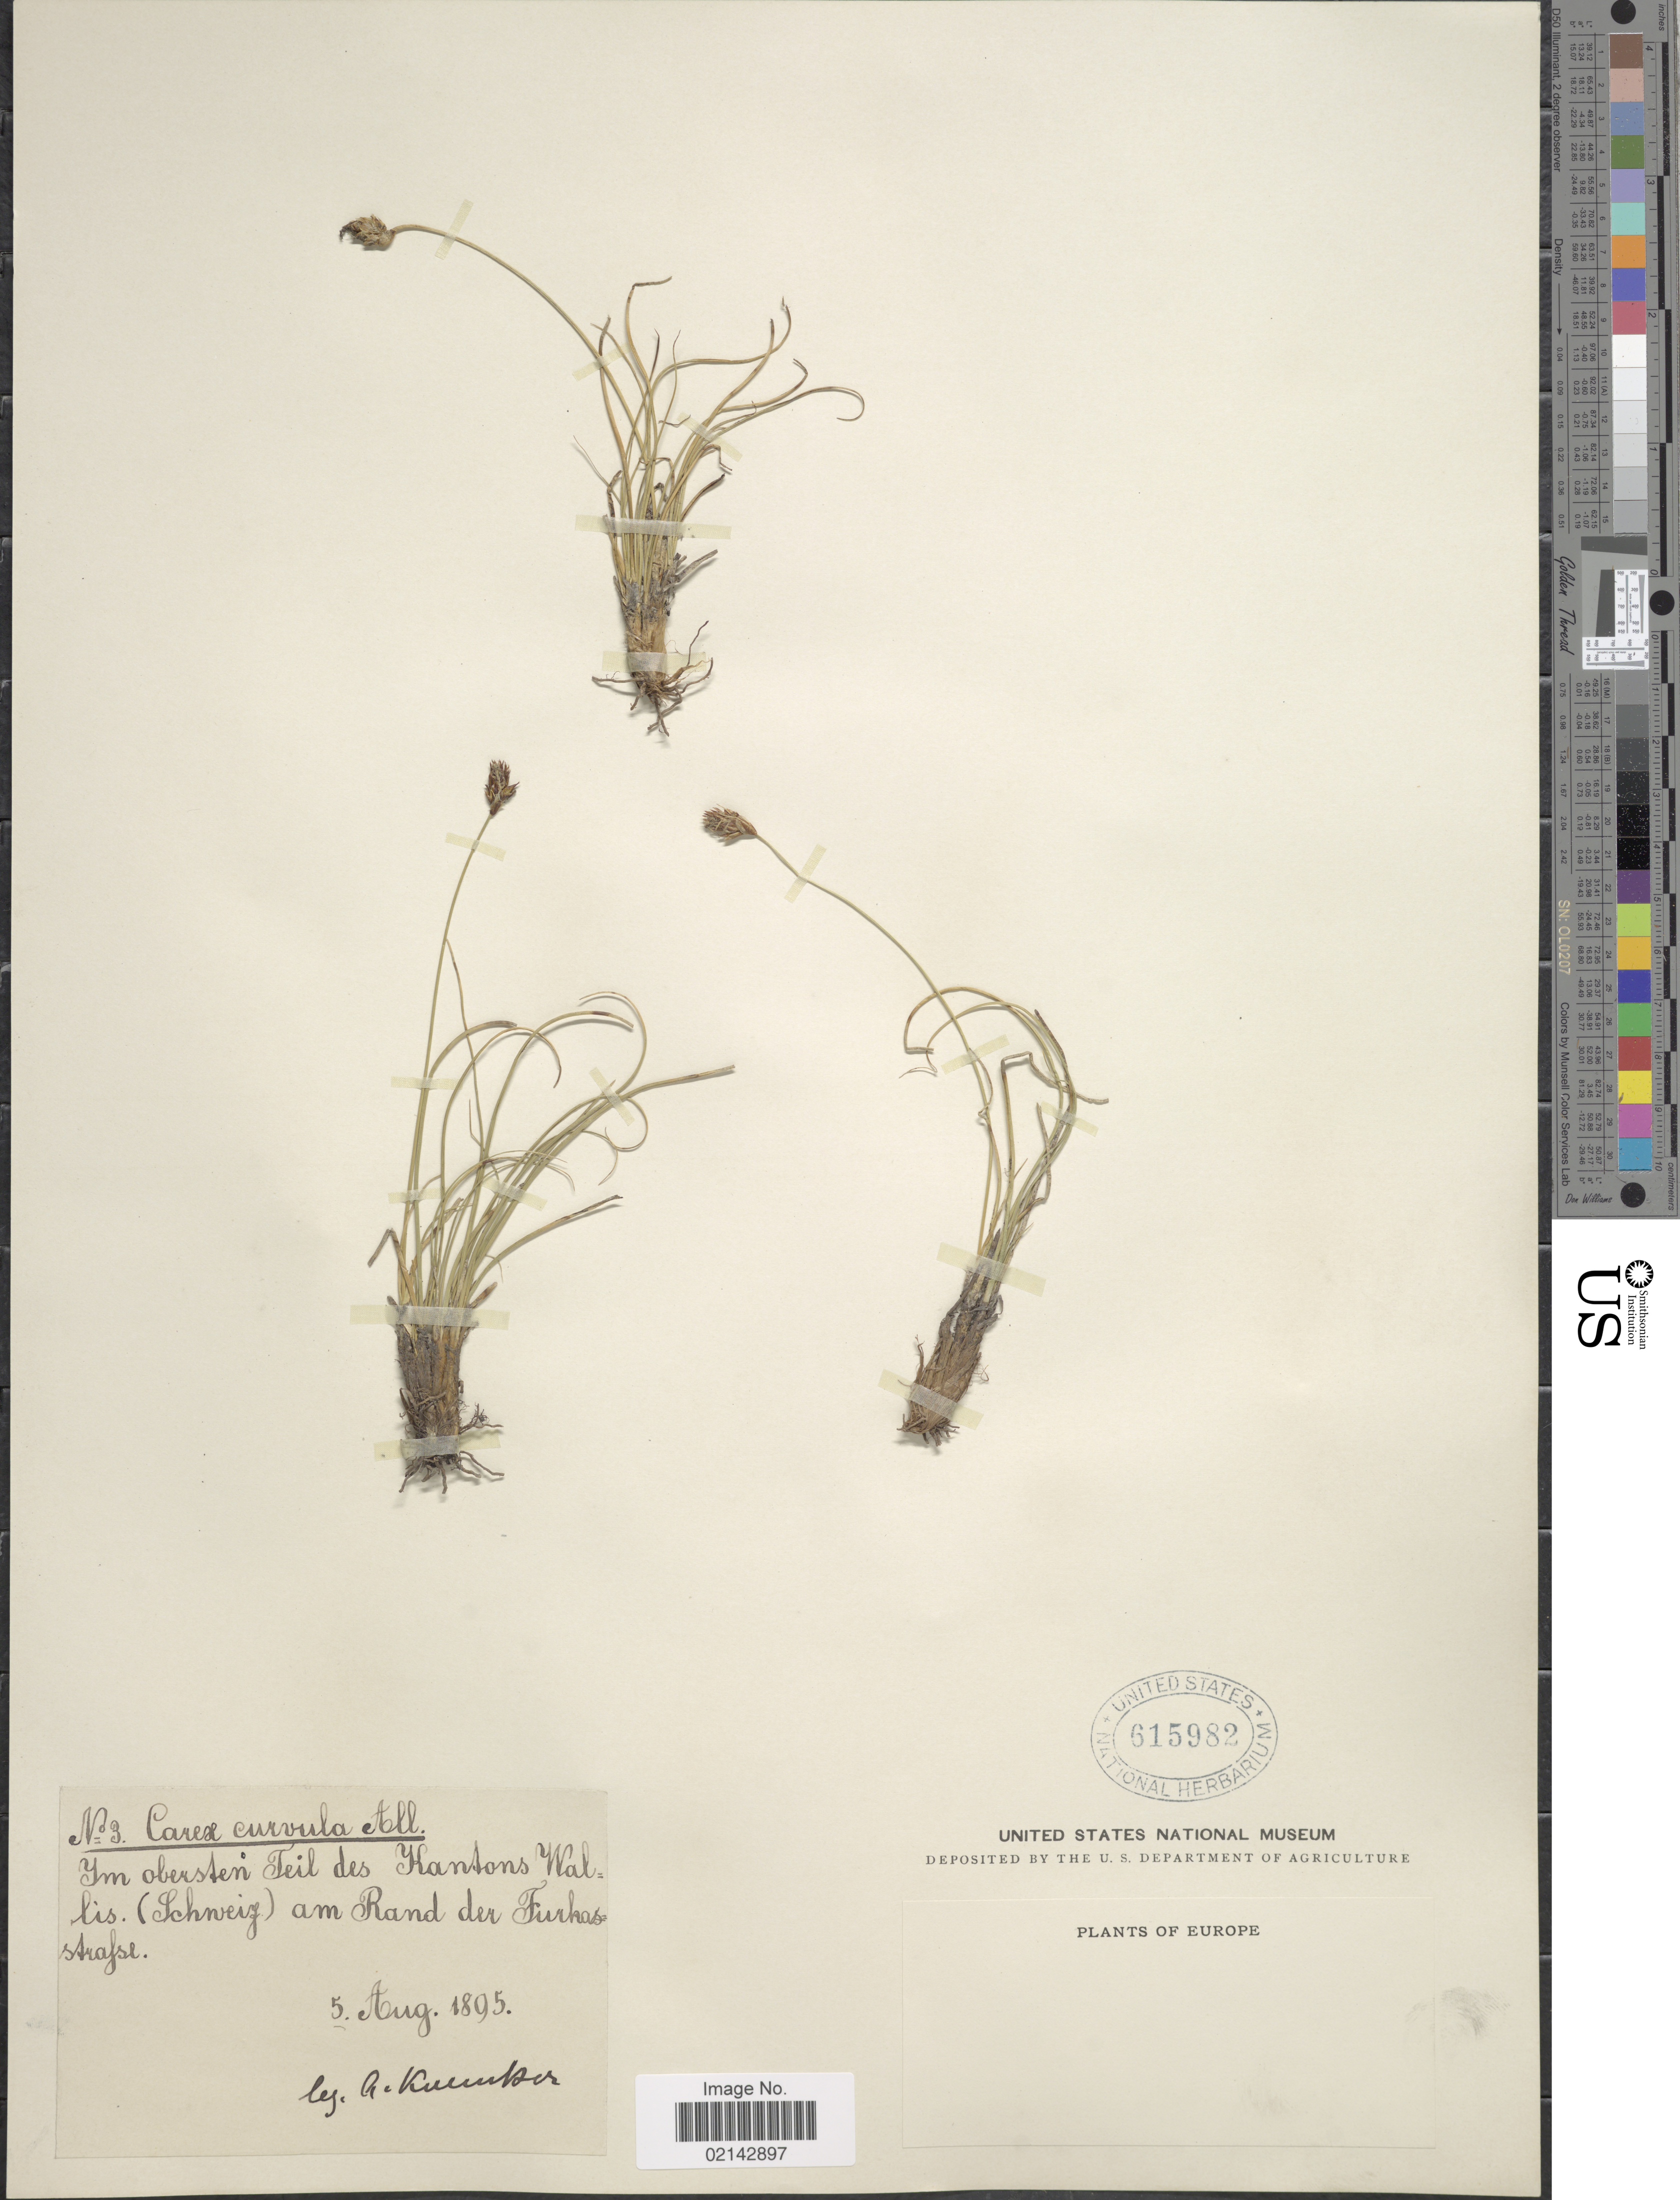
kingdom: Plantae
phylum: Tracheophyta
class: Liliopsida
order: Poales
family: Cyperaceae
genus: Carex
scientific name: Carex curvula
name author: All.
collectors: A. Kneucker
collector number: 3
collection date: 1895-08-05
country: Sweden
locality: Im obersten Teil des Kantons Wallis (Schweiz) am Rand der Furkas strafse, Europe.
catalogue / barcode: US 615982